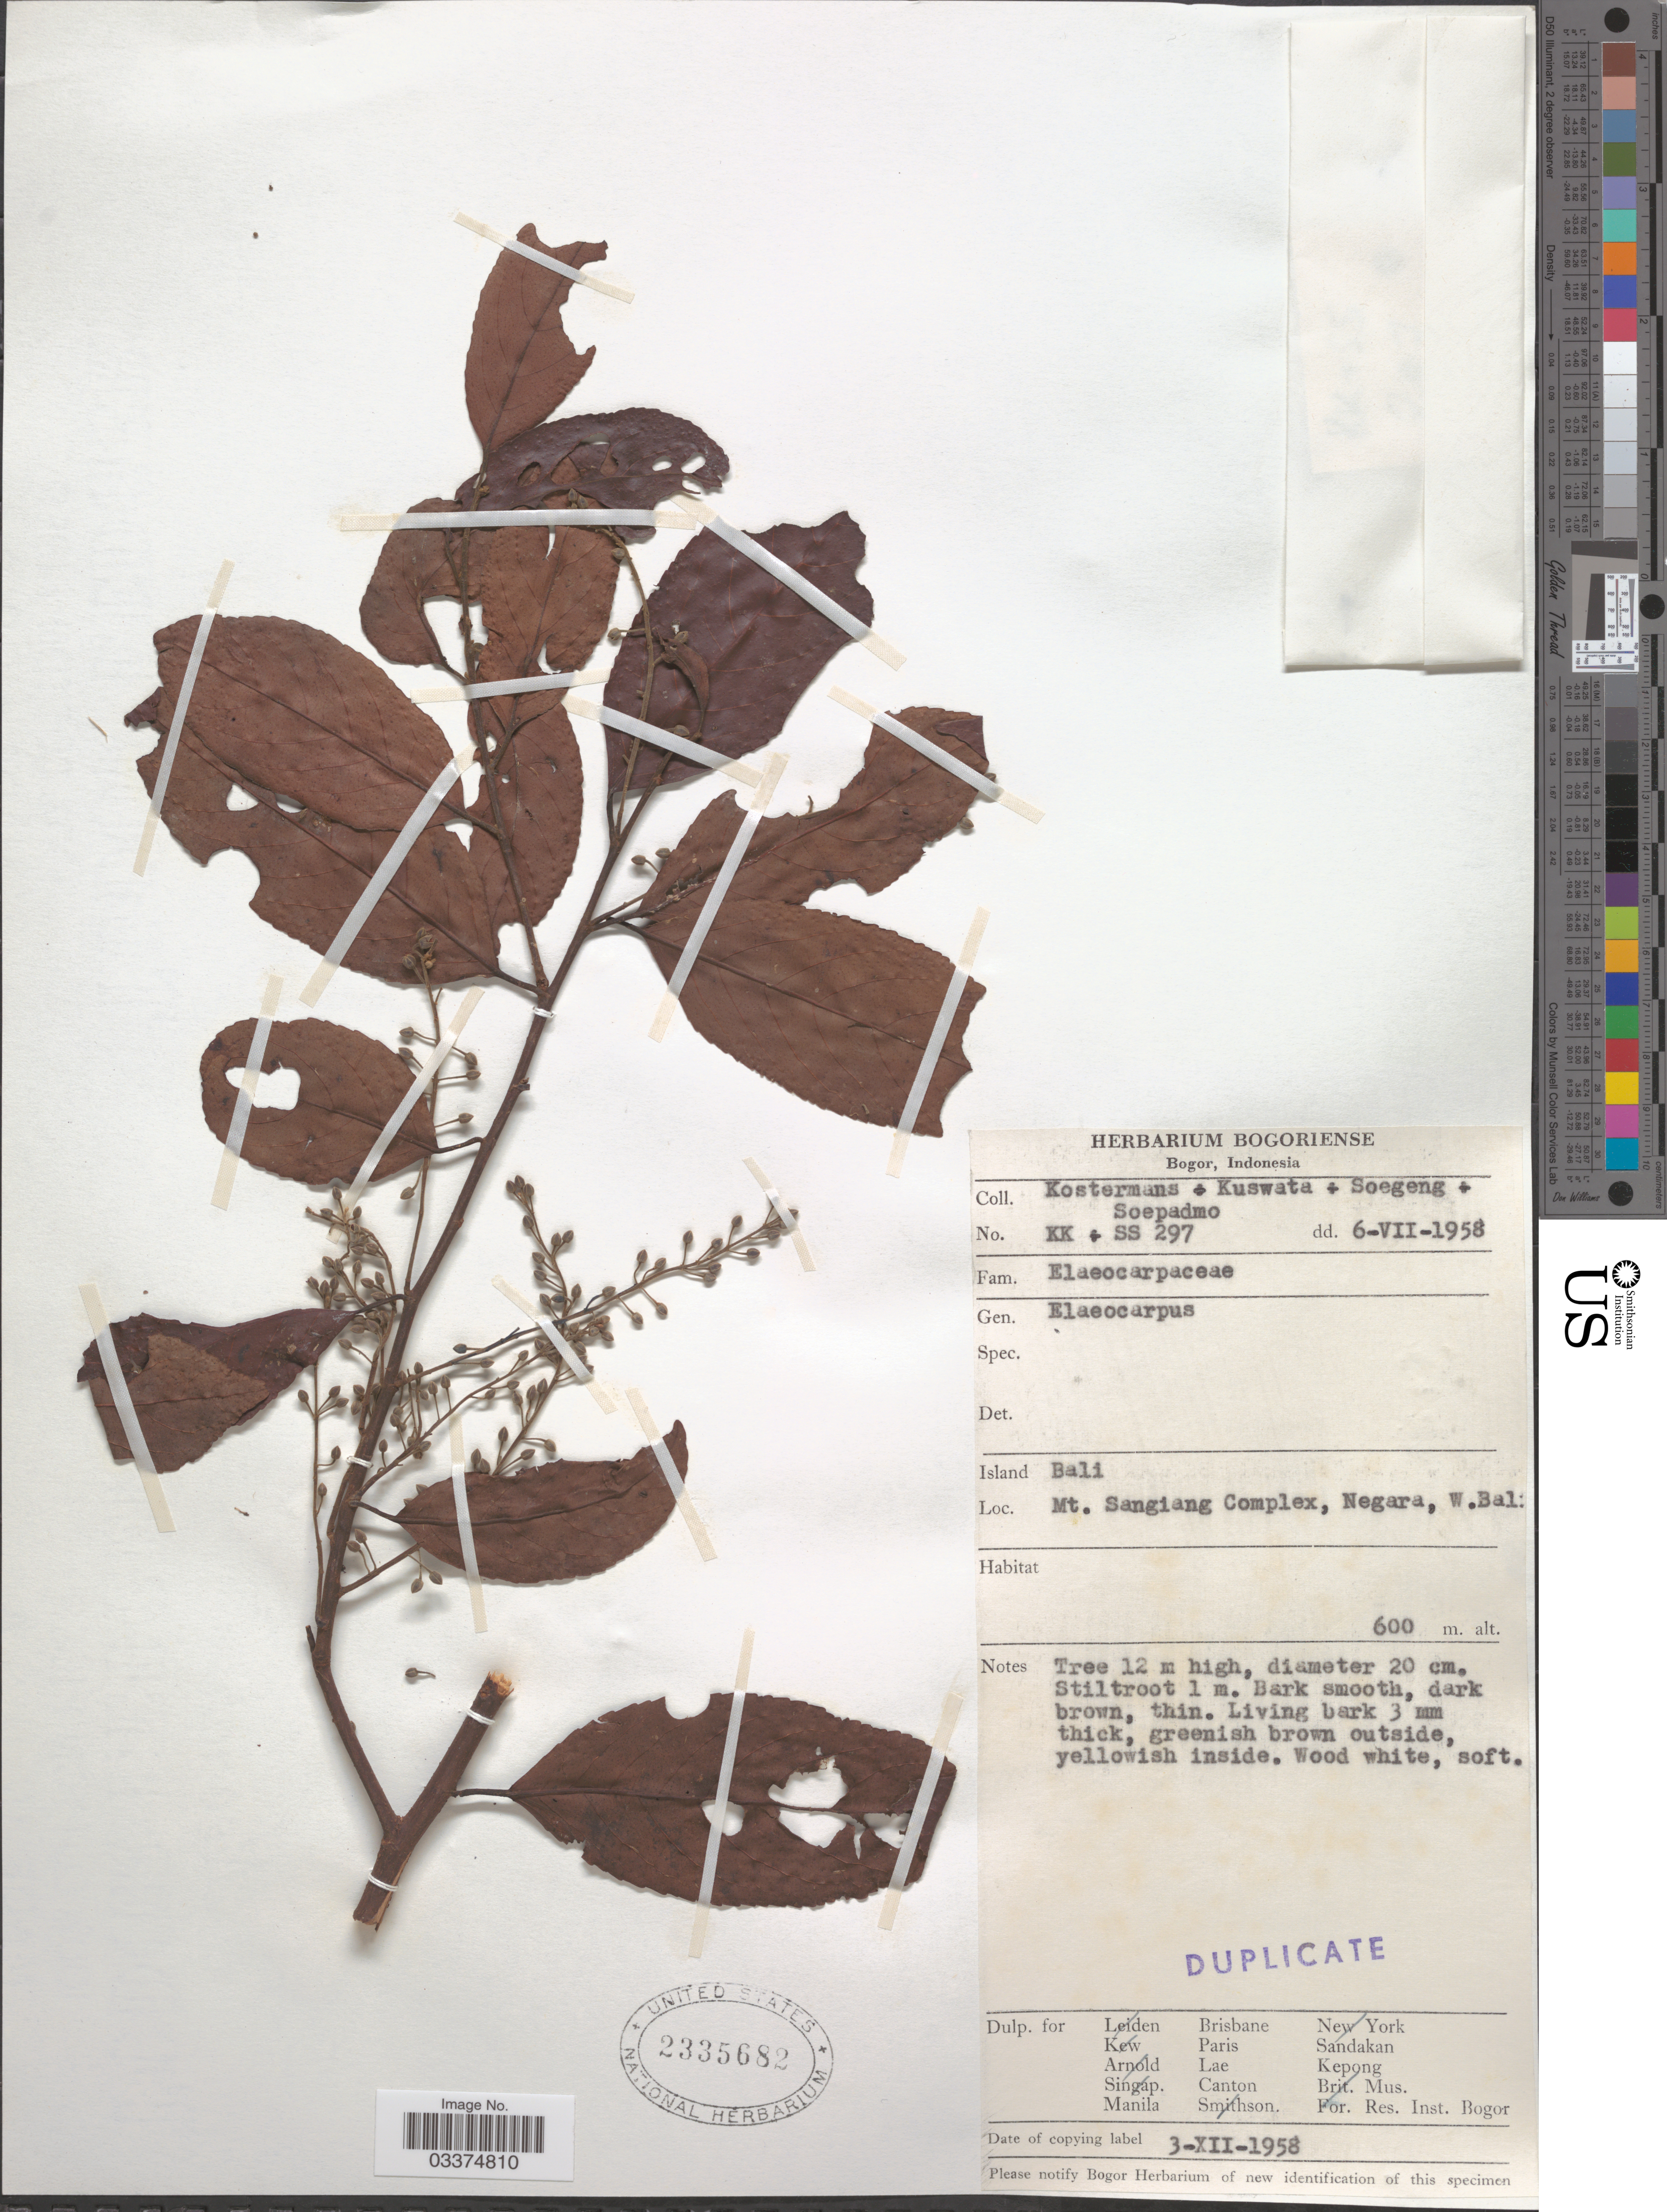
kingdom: Plantae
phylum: Tracheophyta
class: Magnoliopsida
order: Oxalidales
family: Elaeocarpaceae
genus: Elaeocarpus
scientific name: Elaeocarpus sp.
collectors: Kostermans, -. Kuswata, -. Soegeng & -. Soepadmo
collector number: KK + SS 297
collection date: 1958-07-06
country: Indonesia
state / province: Nusa Tenggara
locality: Island Bali. Mt. Sangiang Complex, Negara, W. Bali.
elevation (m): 600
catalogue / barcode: US 2335682